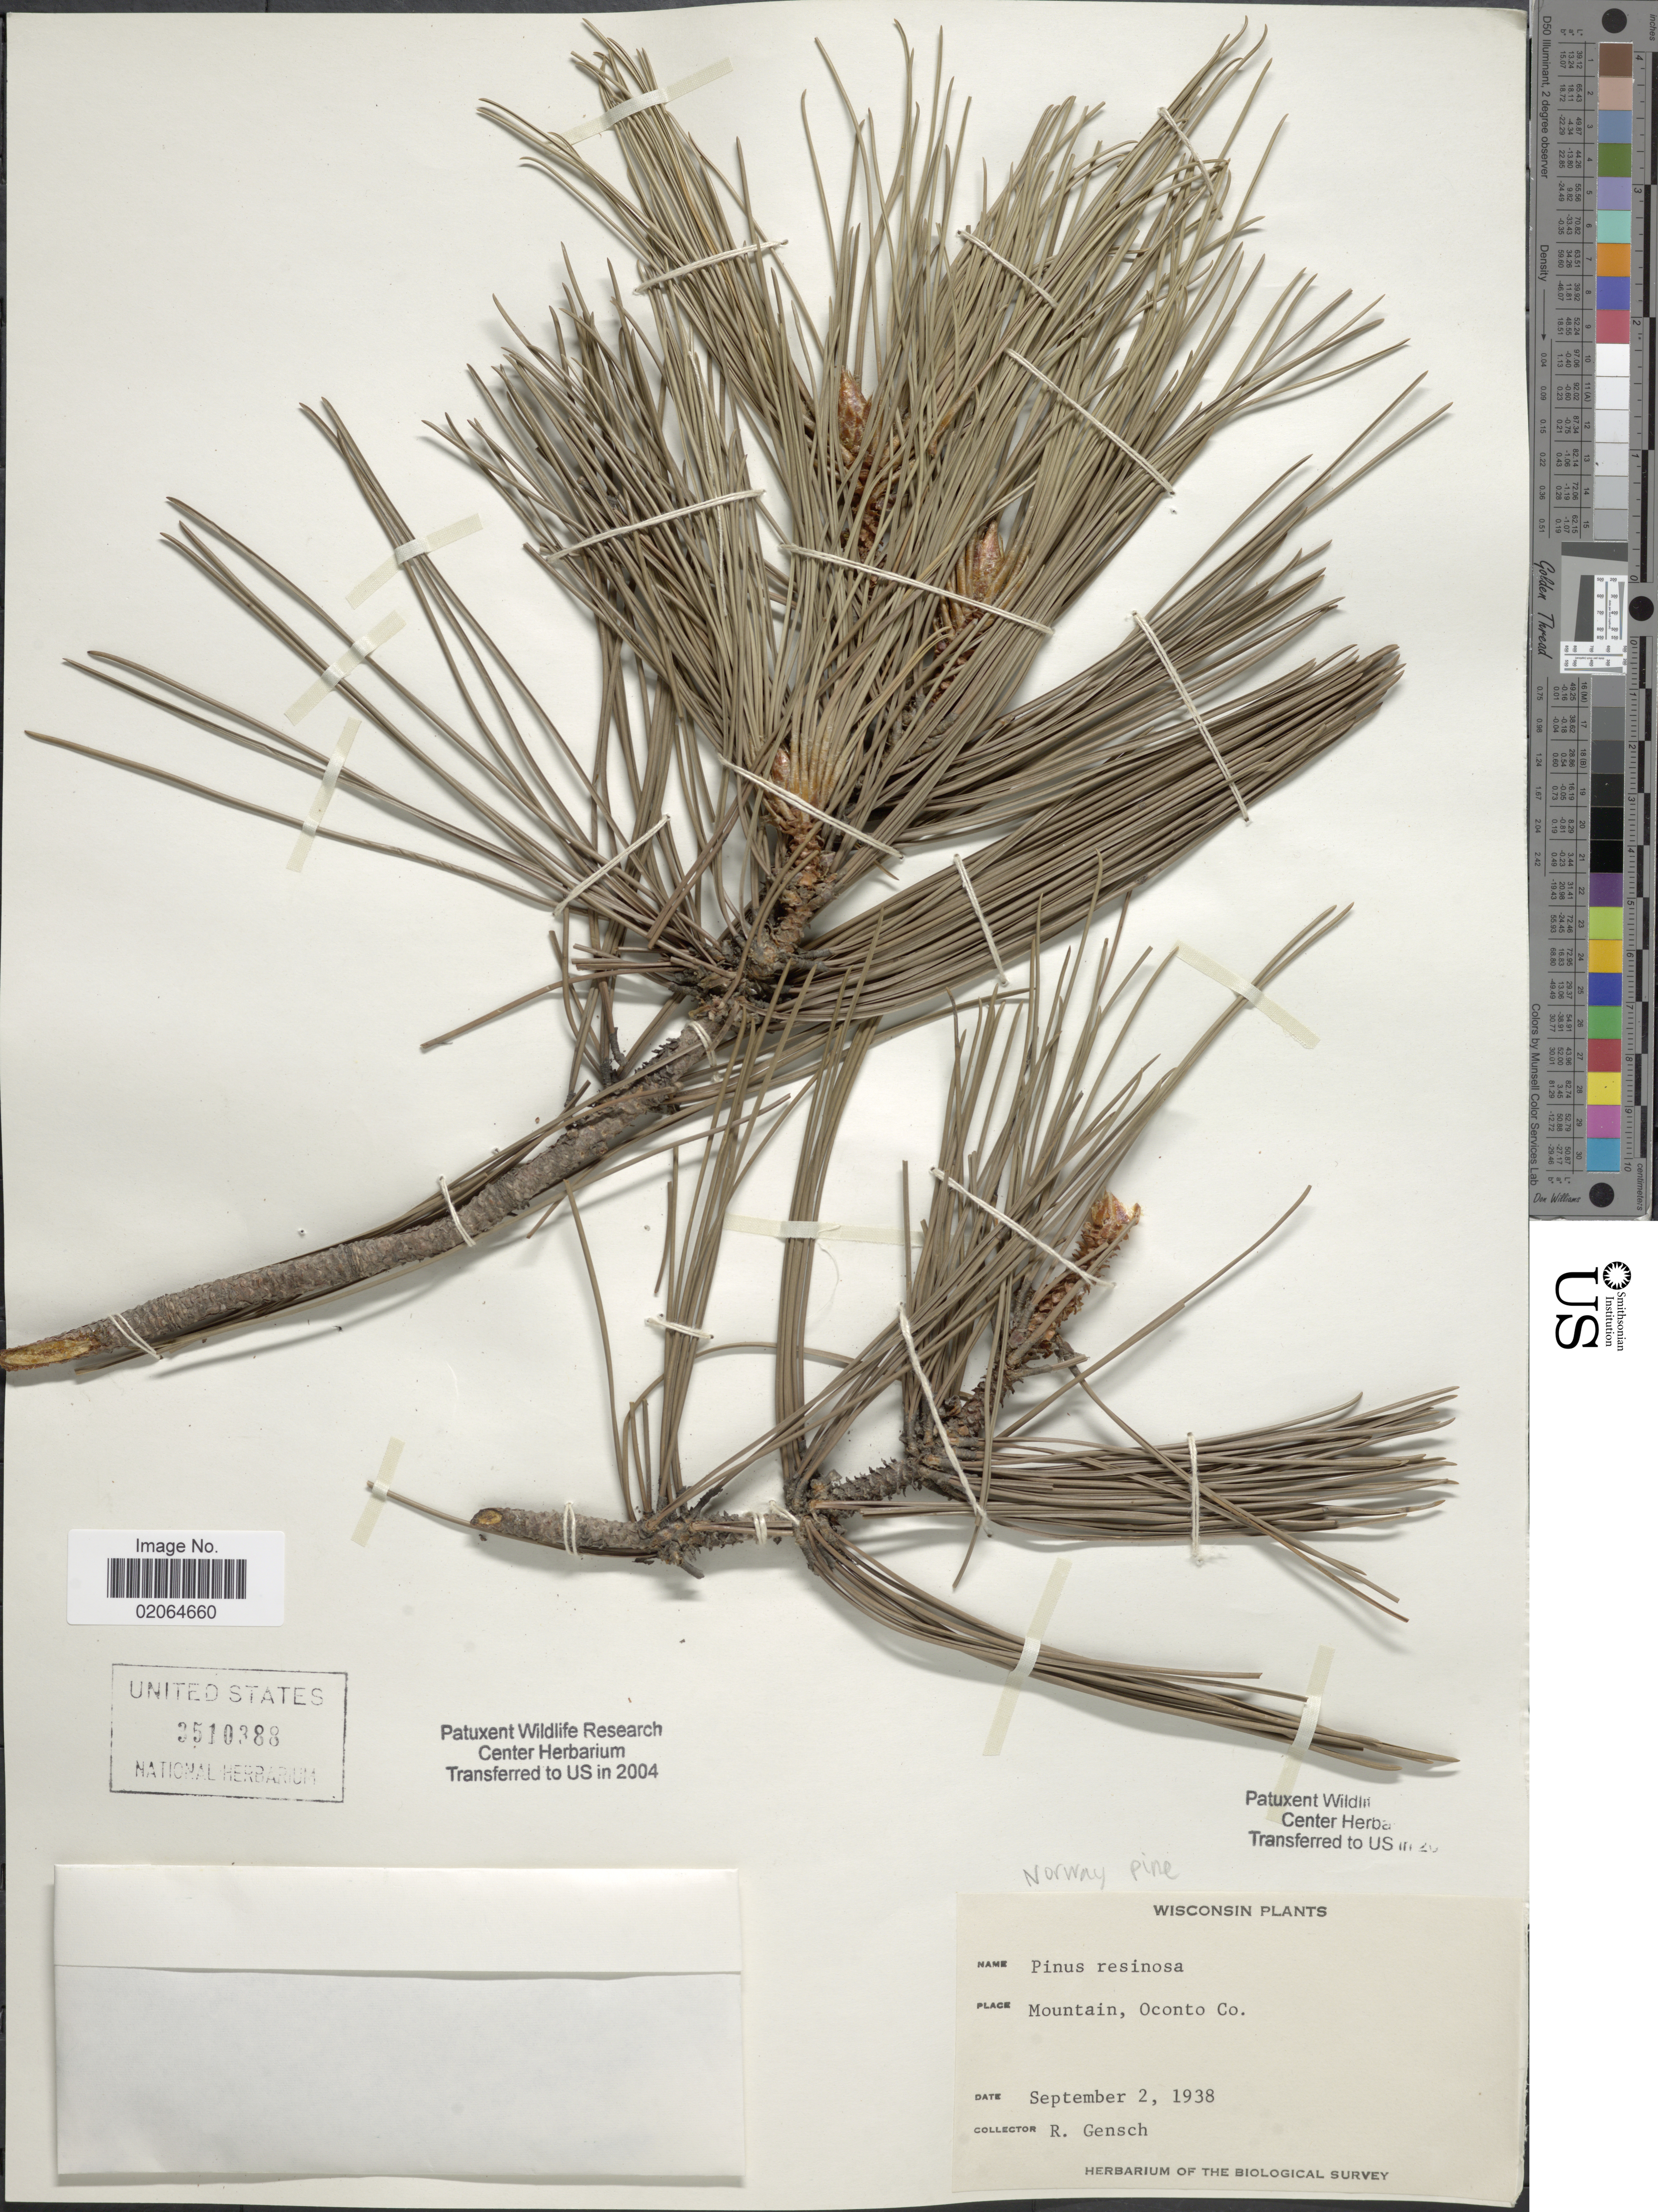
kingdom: Plantae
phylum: Tracheophyta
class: Pinopsida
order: Pinales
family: Pinaceae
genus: Pinus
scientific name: Pinus resinosa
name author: Aiton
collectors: R. Gensch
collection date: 1938-09-02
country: United States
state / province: Wisconsin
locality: Mountain, Oconto Co.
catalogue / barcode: US 3510388